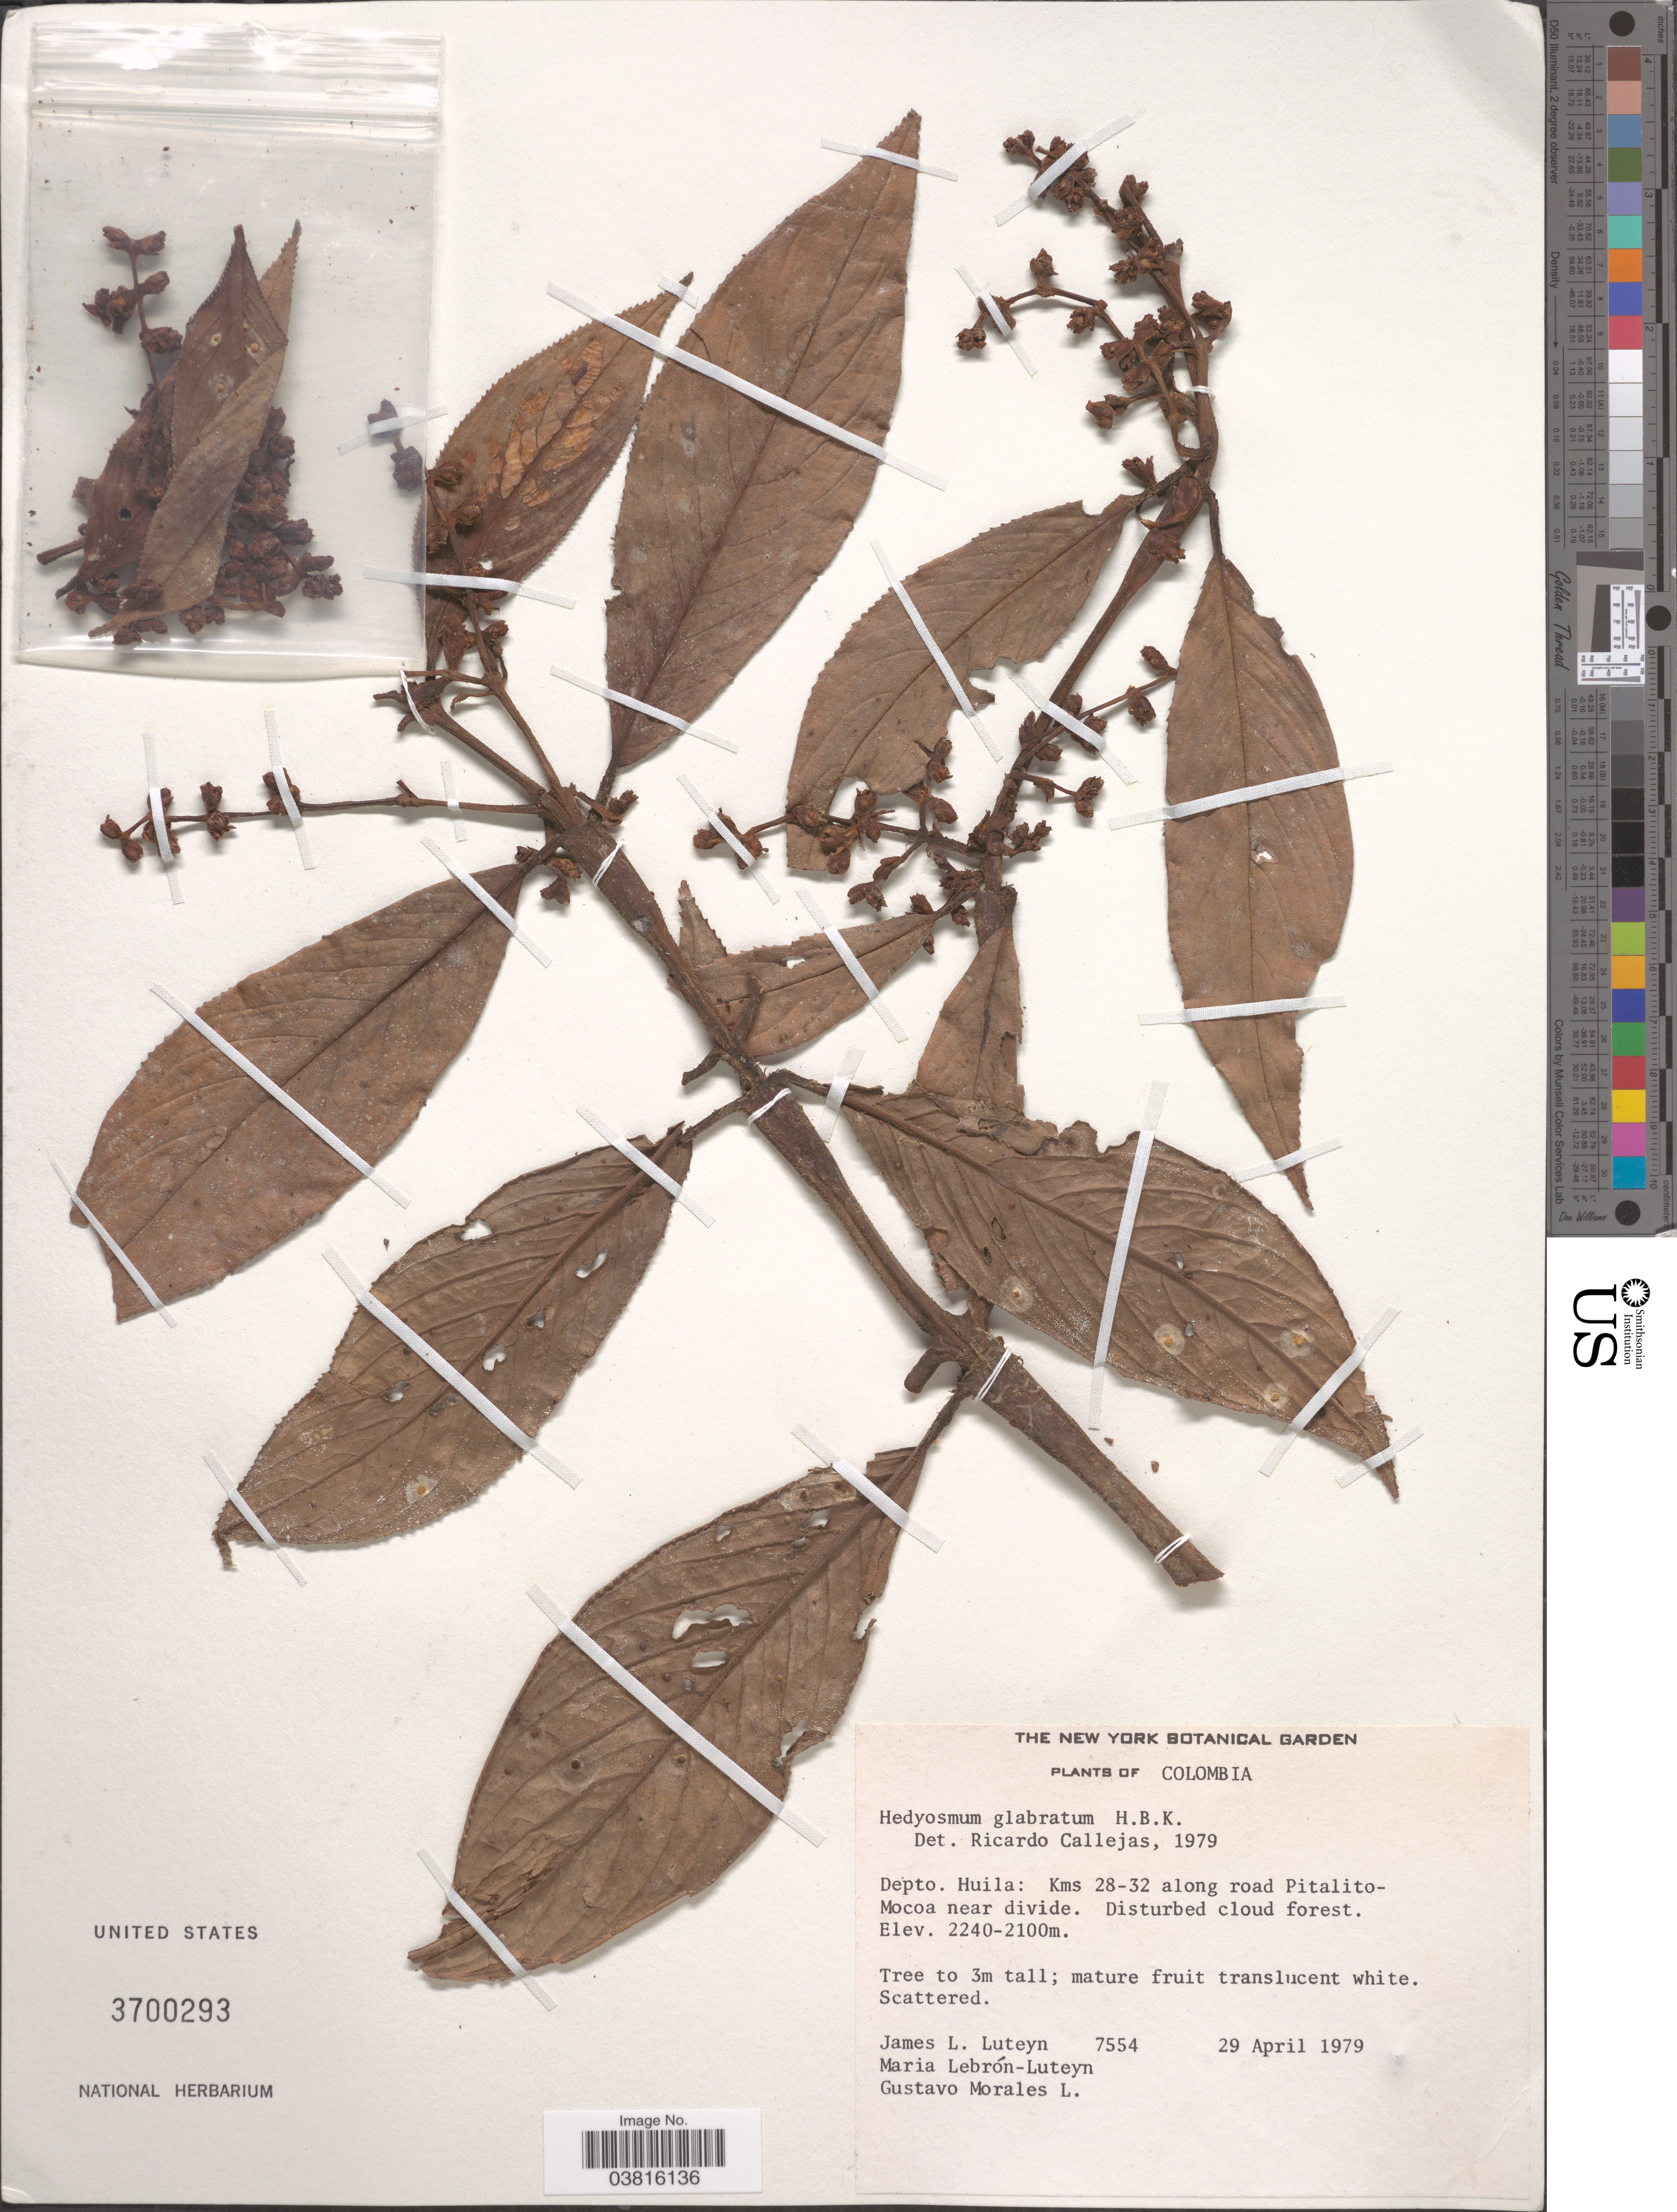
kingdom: Plantae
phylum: Tracheophyta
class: Magnoliopsida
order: Chloranthales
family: Chloranthaceae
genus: Hedyosmum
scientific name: Hedyosmum glabratum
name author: Kunth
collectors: J. L. Luteyn, M. L. Lebrón-Luteyn & G. Morales L.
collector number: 7554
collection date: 1979-04-29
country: Colombia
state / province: Huila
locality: Depto. Huila: Kms 28-32 along road Pitalito-Mocoa near divide.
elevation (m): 2100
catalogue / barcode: US 3700293